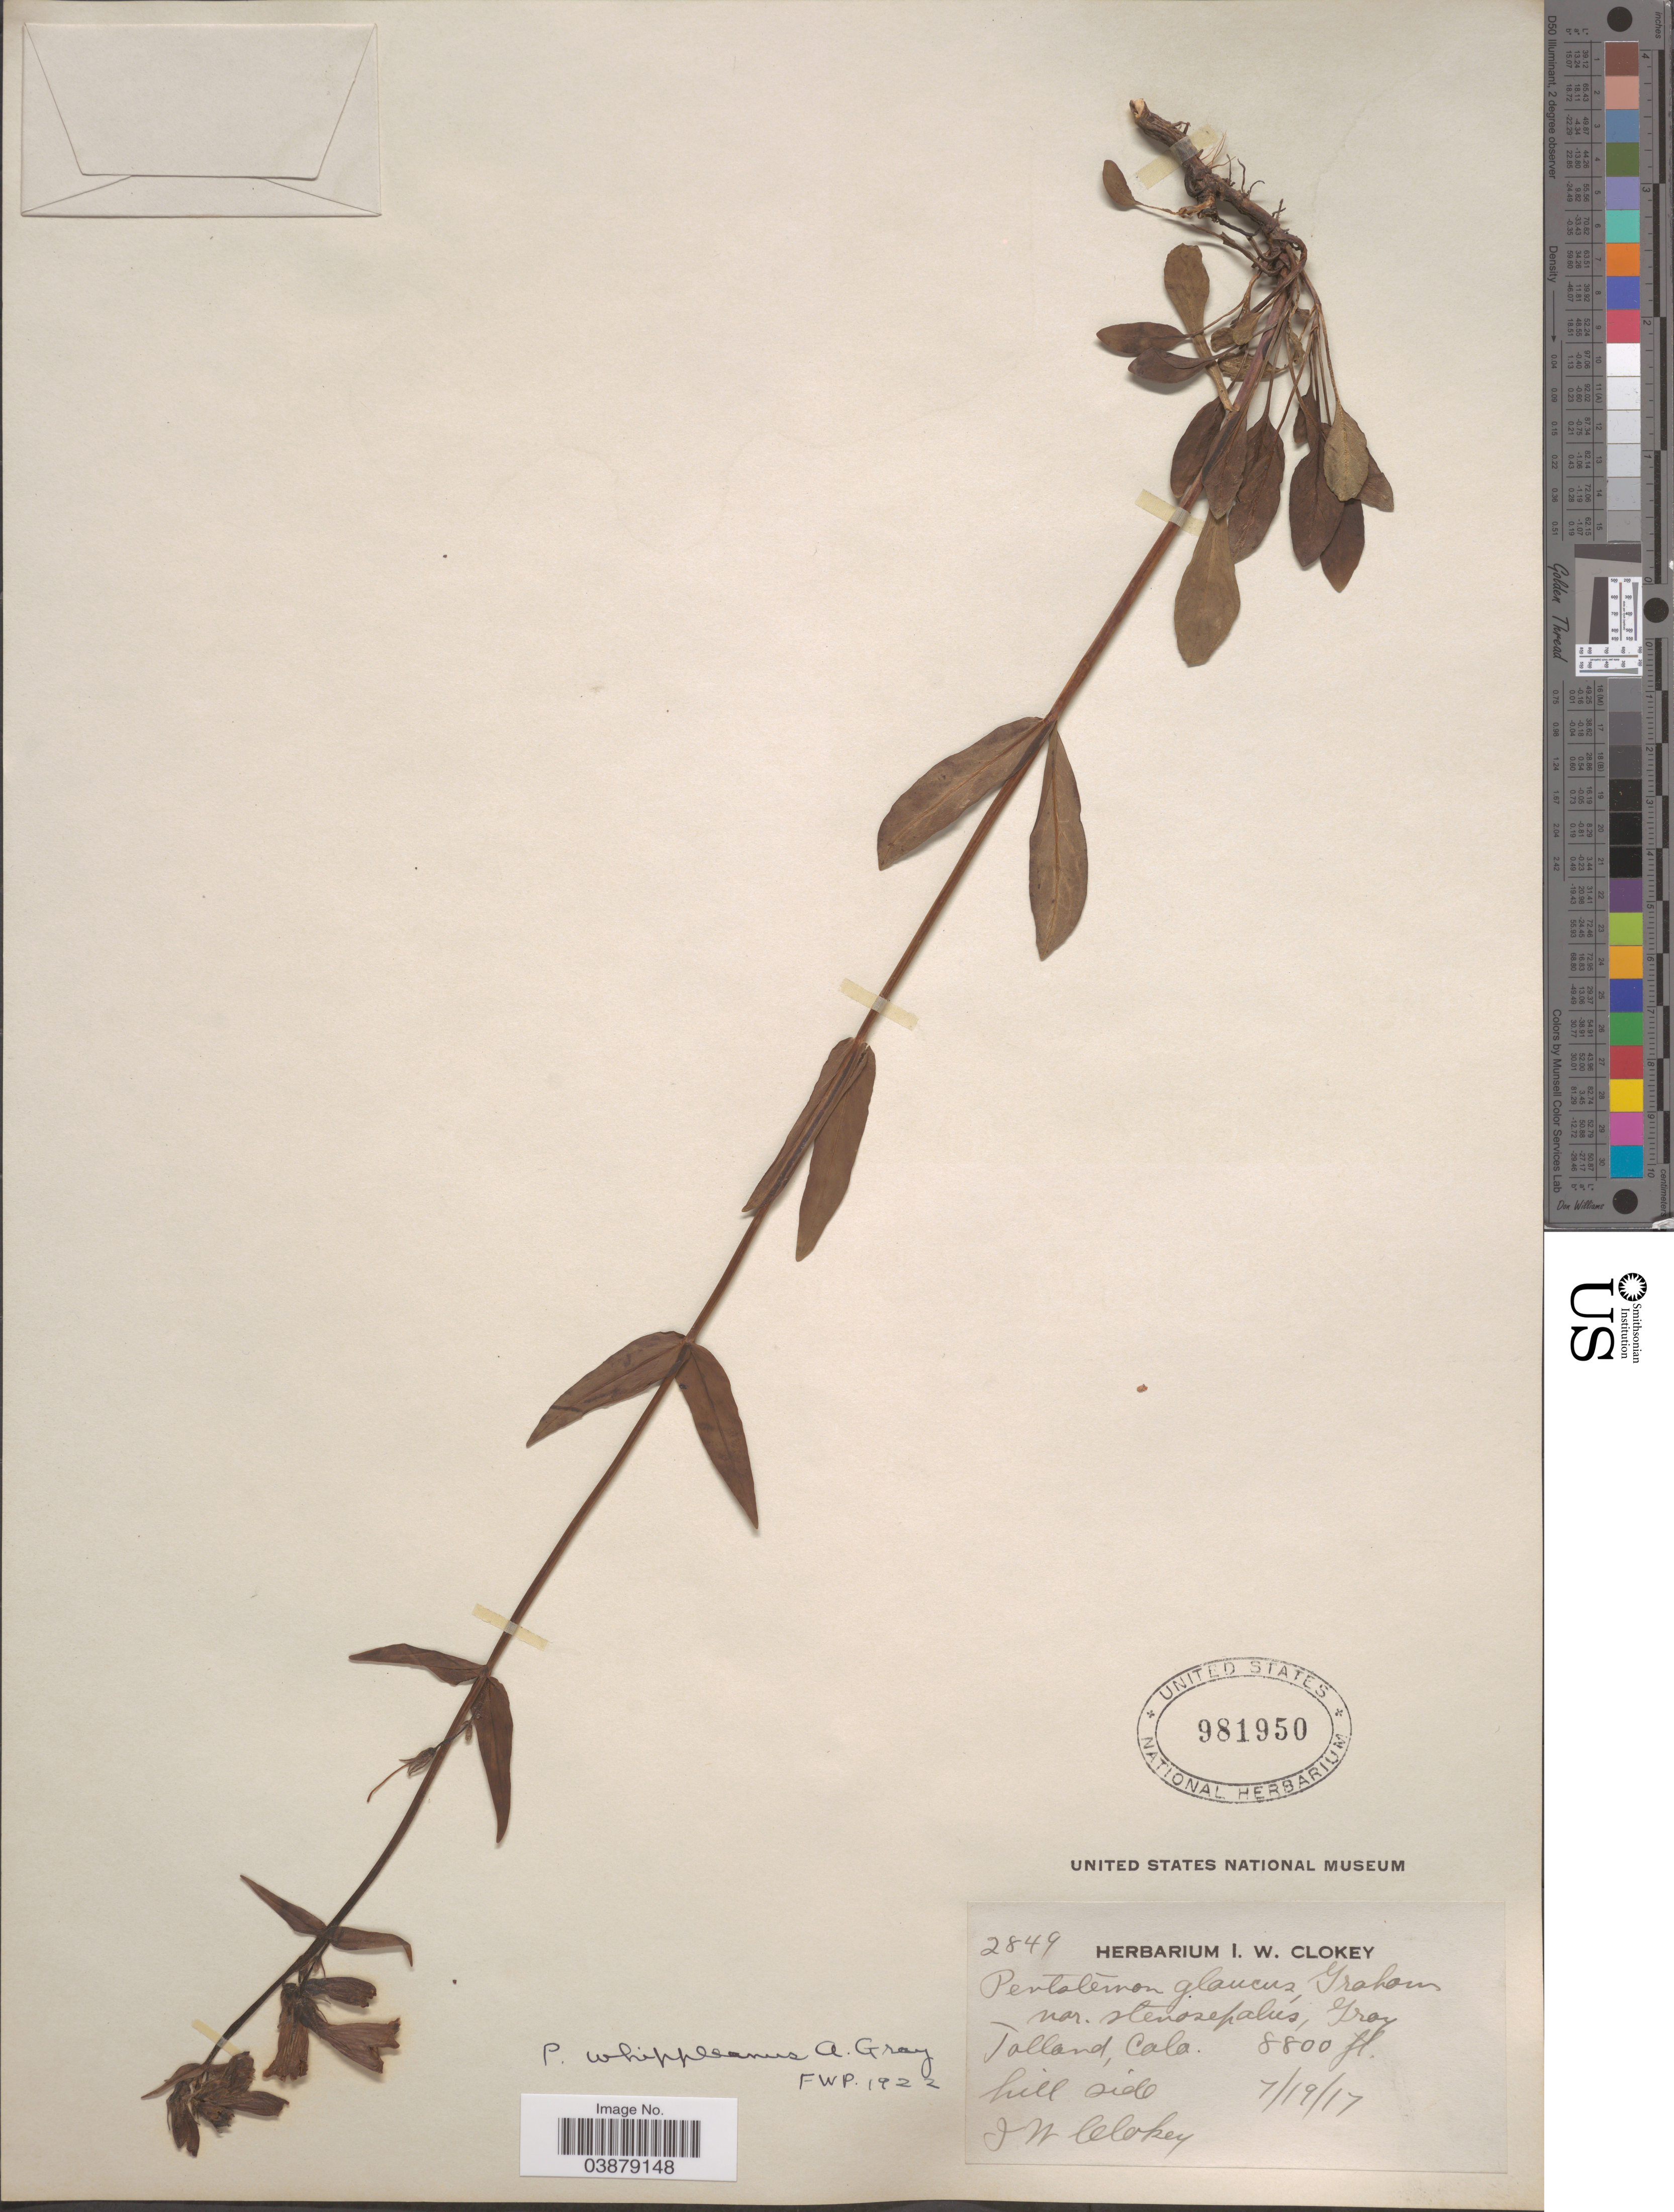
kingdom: Plantae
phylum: Tracheophyta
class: Magnoliopsida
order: Lamiales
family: Plantaginaceae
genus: Penstemon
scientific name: Penstemon whippleanus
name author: A. Gray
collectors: I. W. Clokey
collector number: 2849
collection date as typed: Transcribed d/m/y: 19/7/17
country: United States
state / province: Colorado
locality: Tolland.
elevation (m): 2682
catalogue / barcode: US 981950